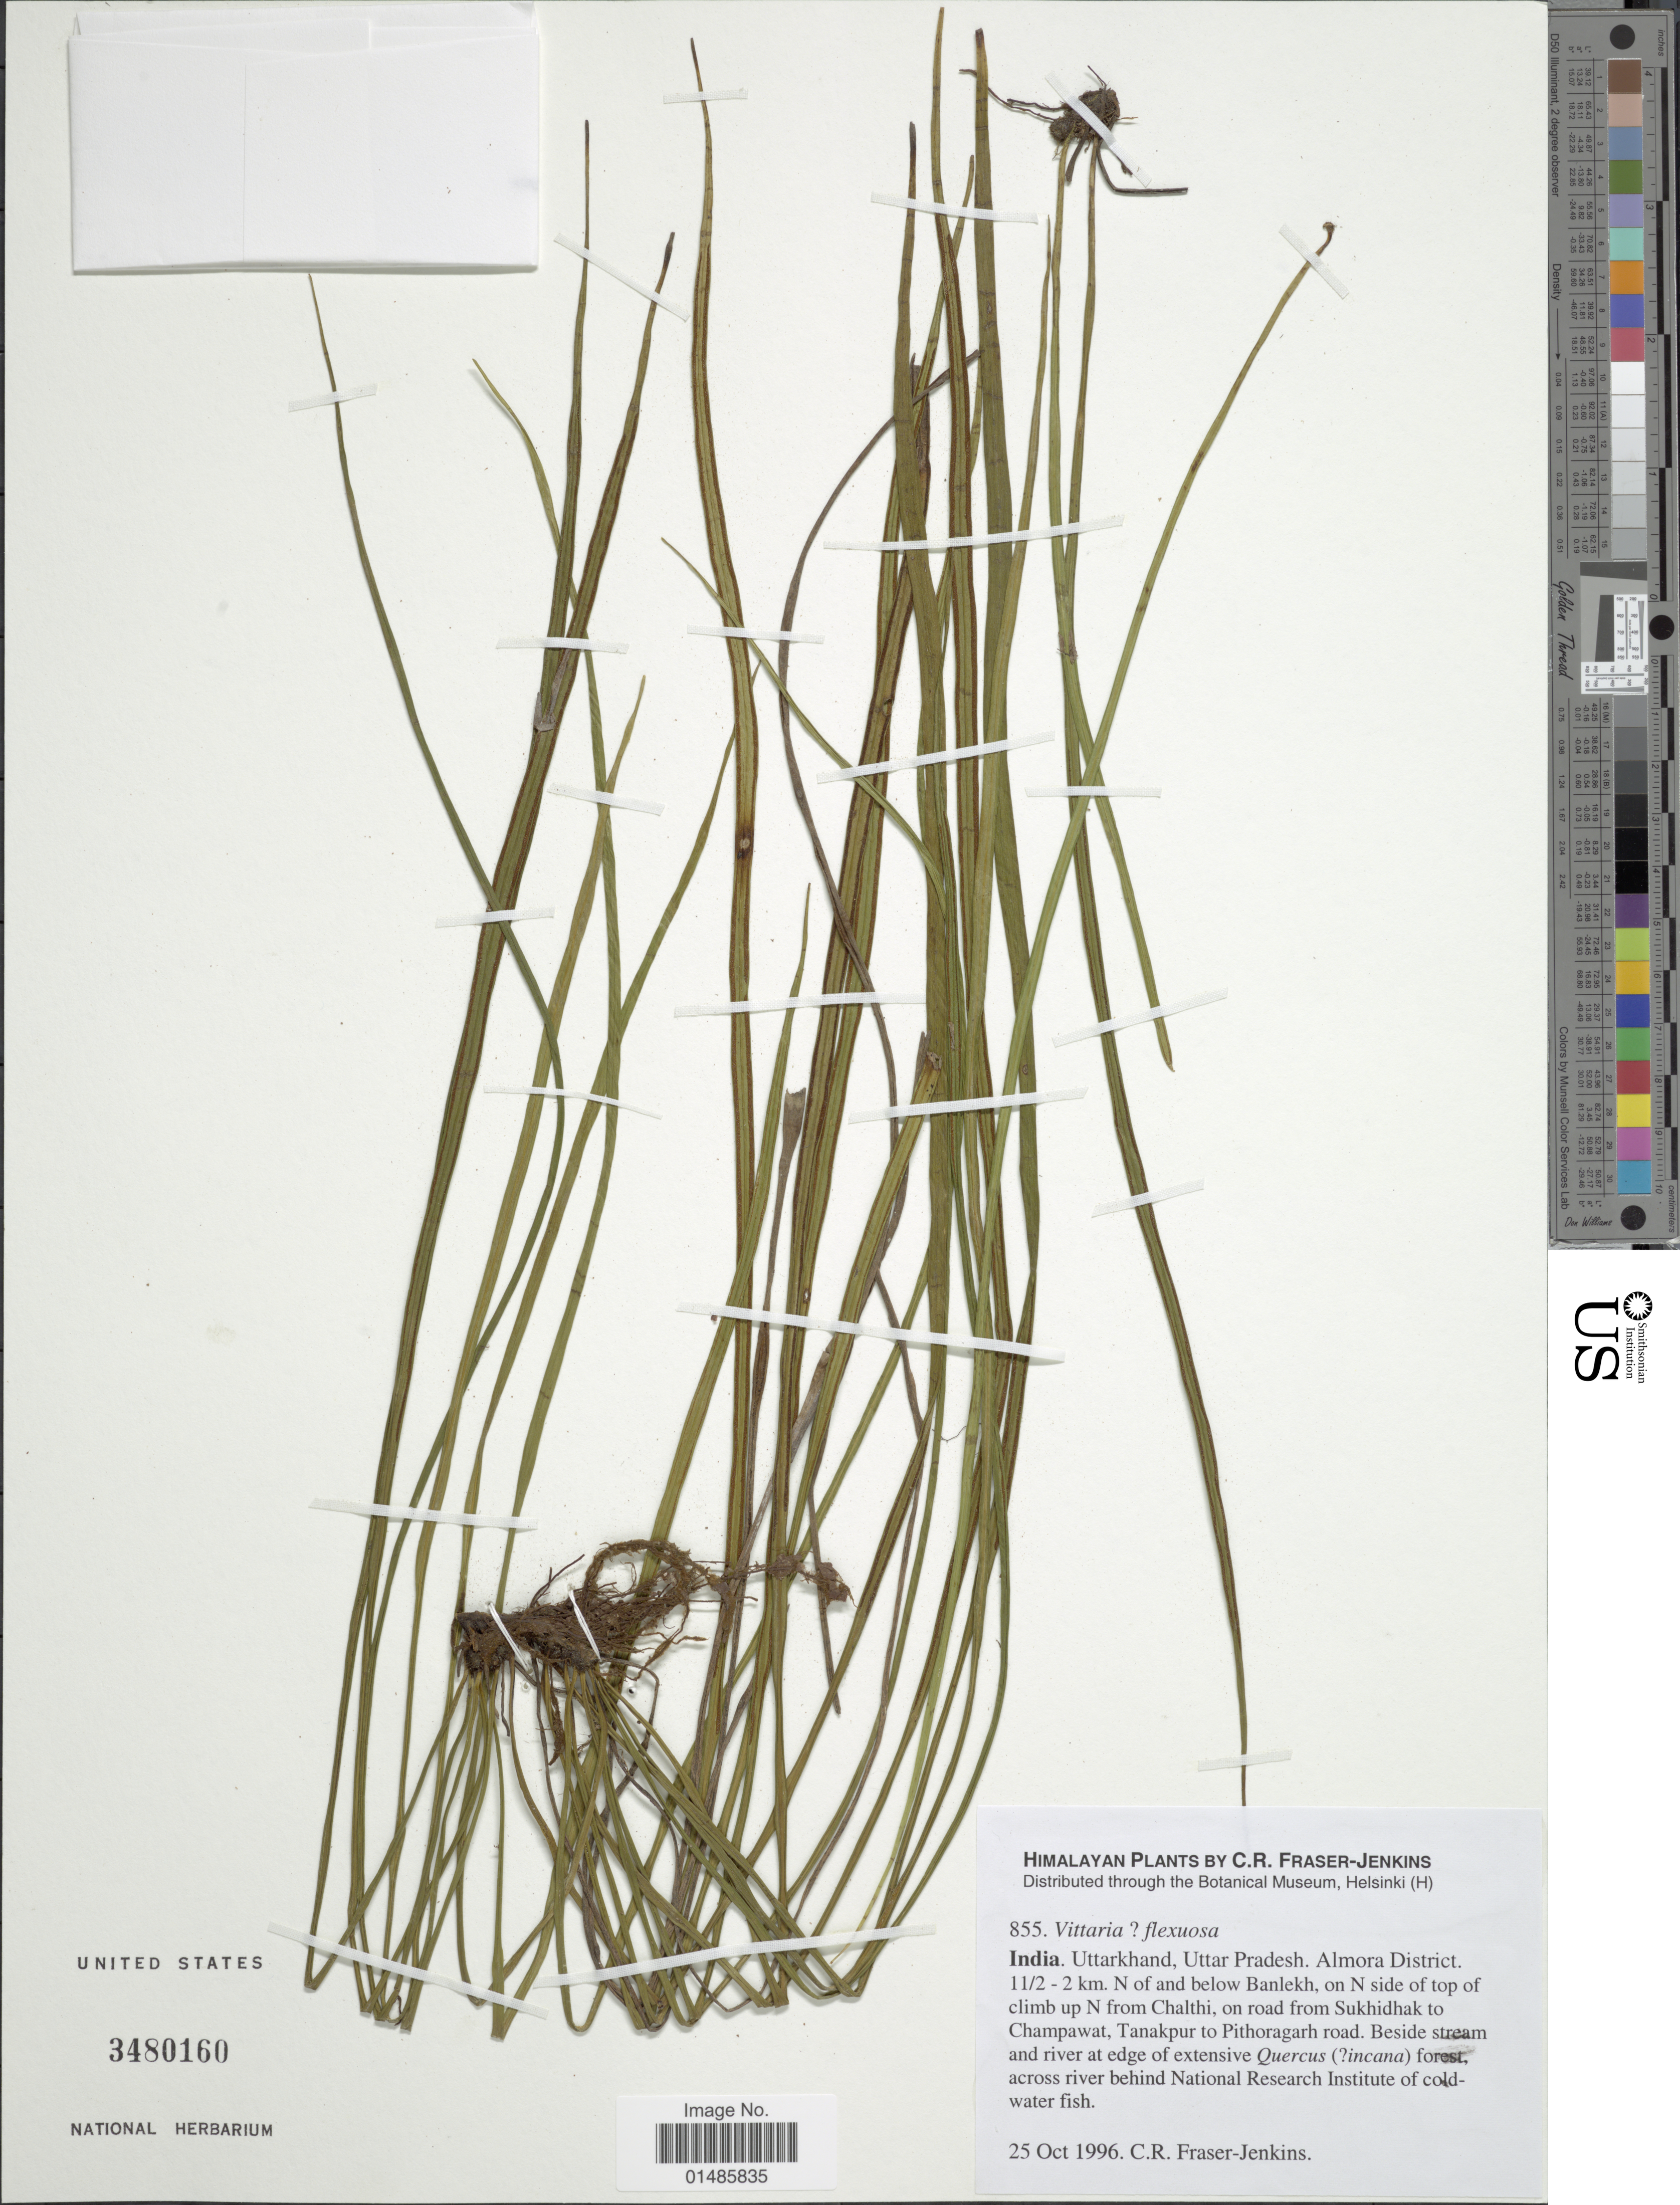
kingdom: Plantae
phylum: Tracheophyta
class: Polypodiopsida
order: Polypodiales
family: Pteridaceae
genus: Haplopteris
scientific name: Haplopteris flexuosa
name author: (Fée) E.H. Crane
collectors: C. R. Fraser-Jenkins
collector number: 855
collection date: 1996-10-25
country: India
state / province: Uttarakhand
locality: Uttar Pradesh. Almora District. 11/2 - 2 km. N of and below Banlekh, on N side of top of climb up N from Chalthi, on road from Sukhidhak to Champawat, Tanakpur to Pithoragarh road. Himalayan plants.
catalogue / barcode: US 3480160